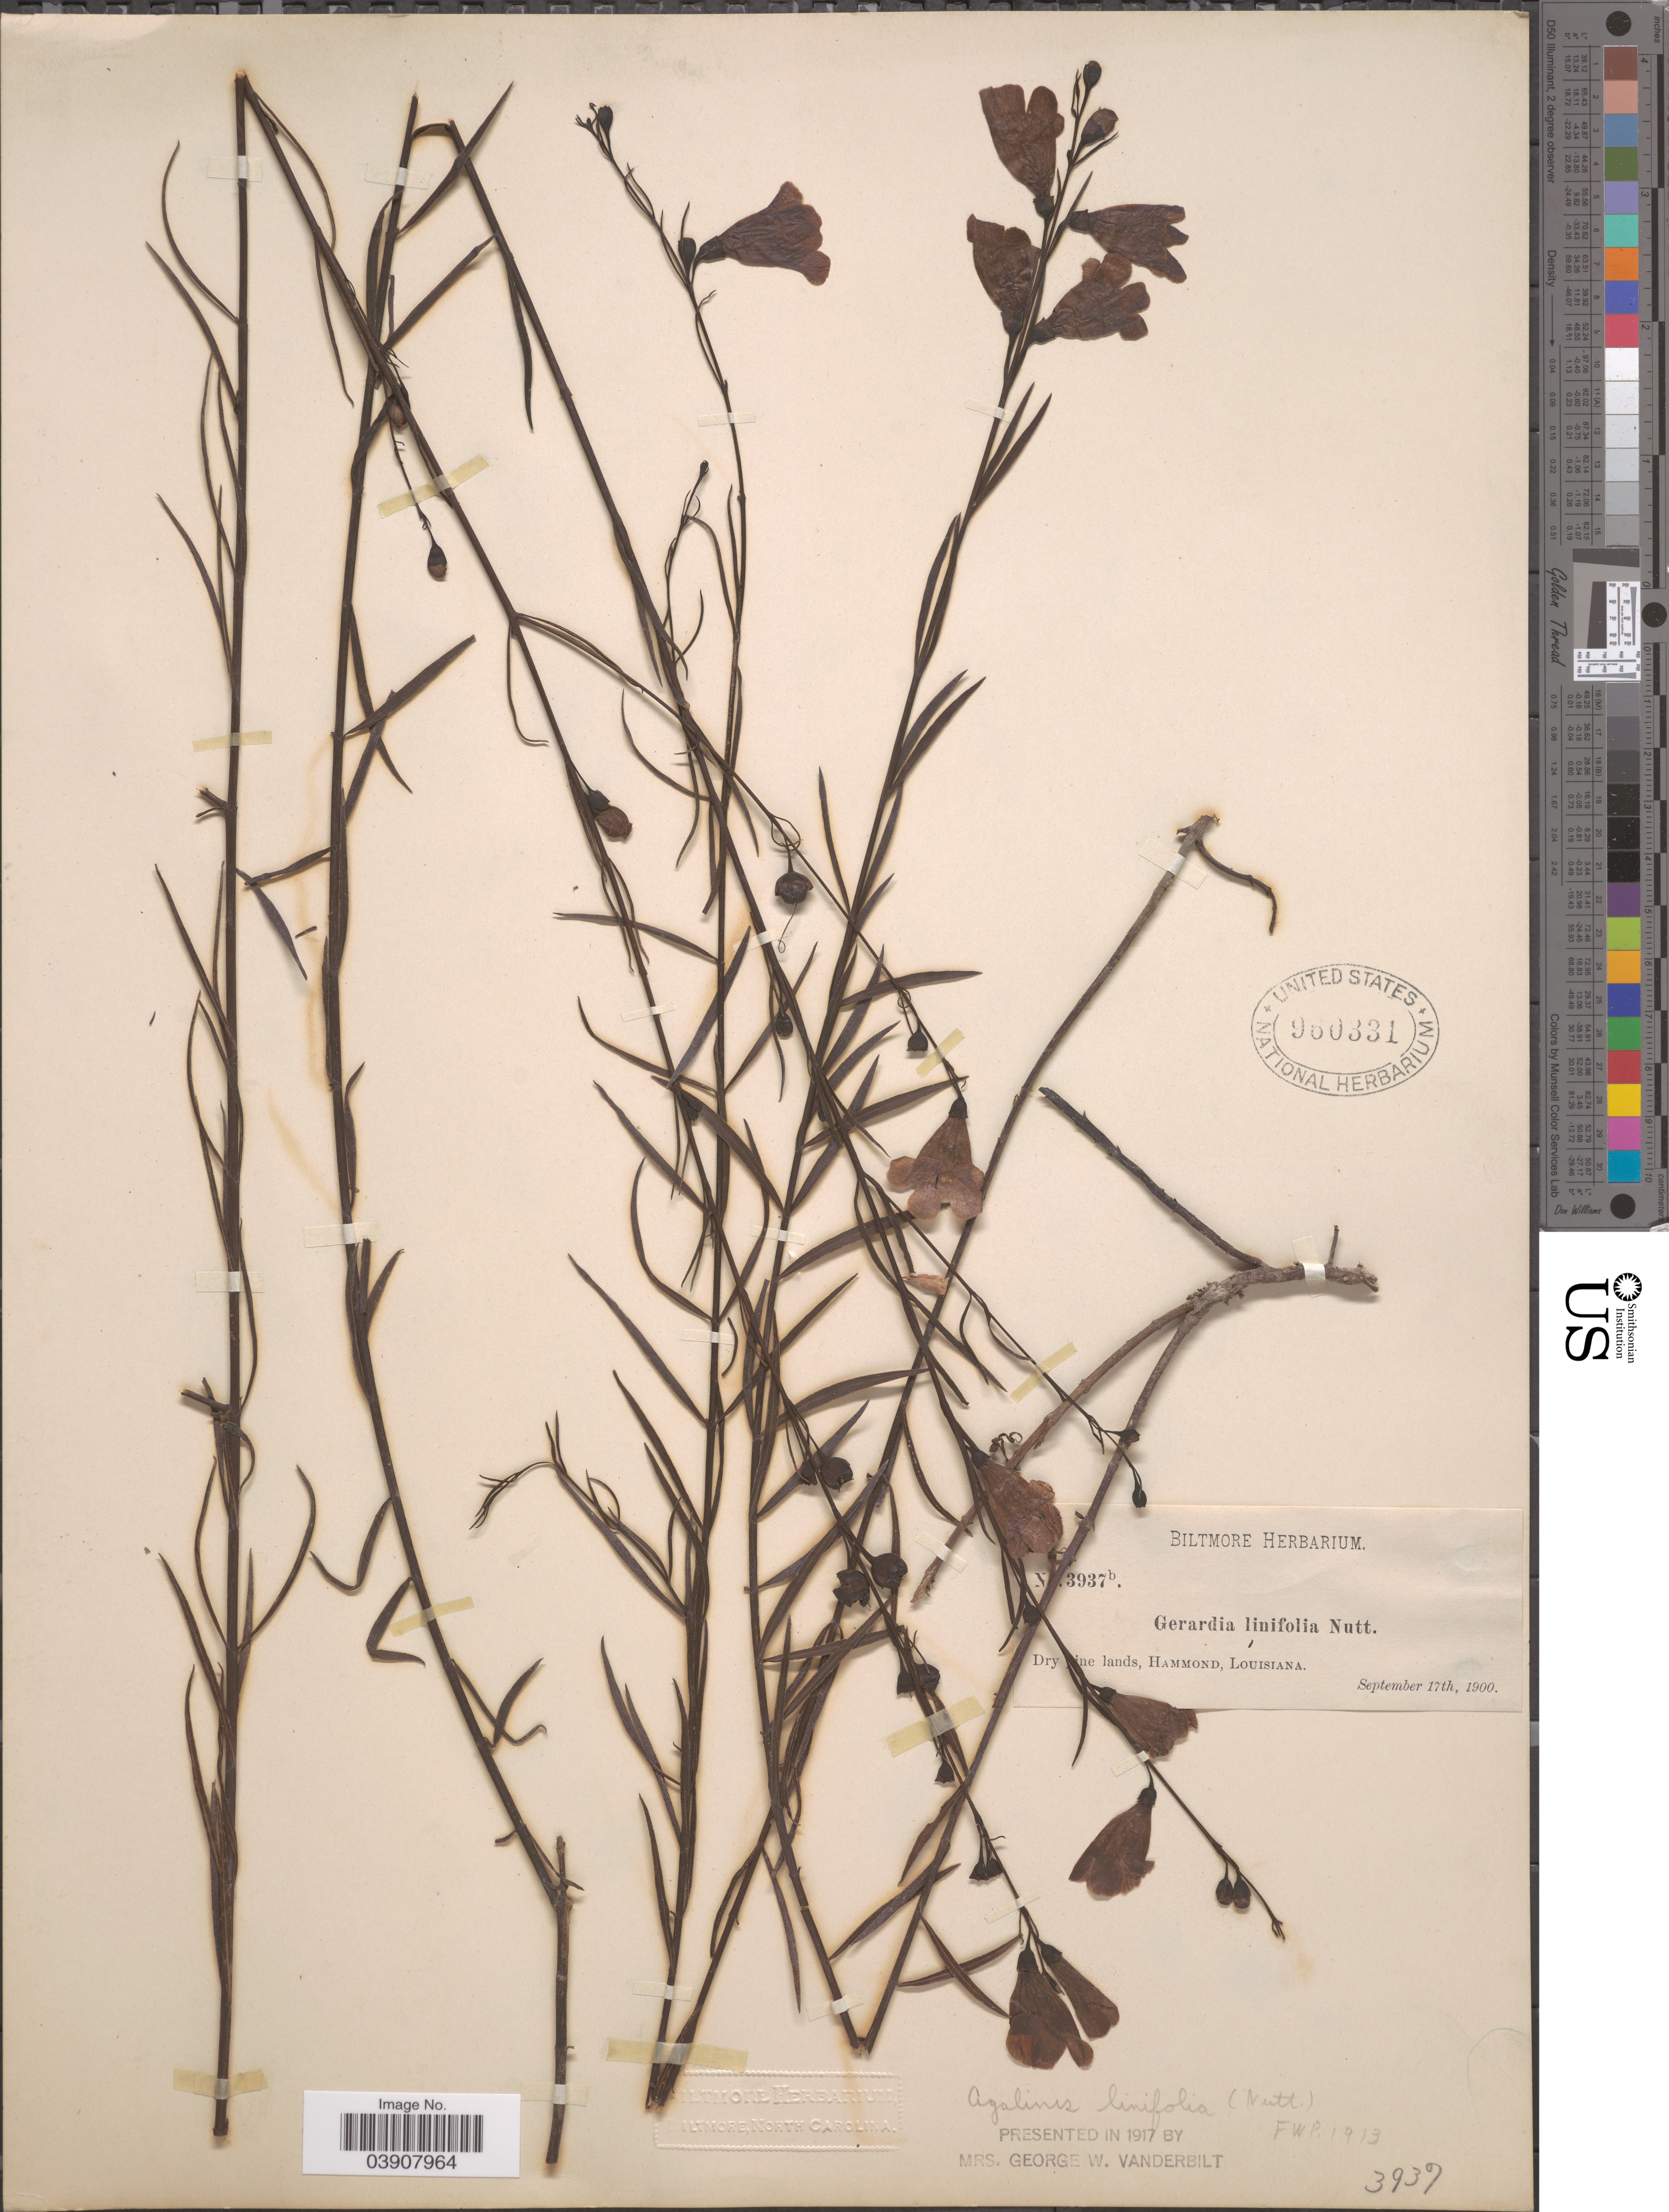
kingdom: Plantae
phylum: Tracheophyta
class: Magnoliopsida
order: Lamiales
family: Orobanchaceae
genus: Agalinis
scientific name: Agalinis linifolia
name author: (Nutt.) Britton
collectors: ex herb. Biltmore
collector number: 3937b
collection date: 1900-09-17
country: United States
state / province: Louisiana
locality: Hammond.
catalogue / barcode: US 960331